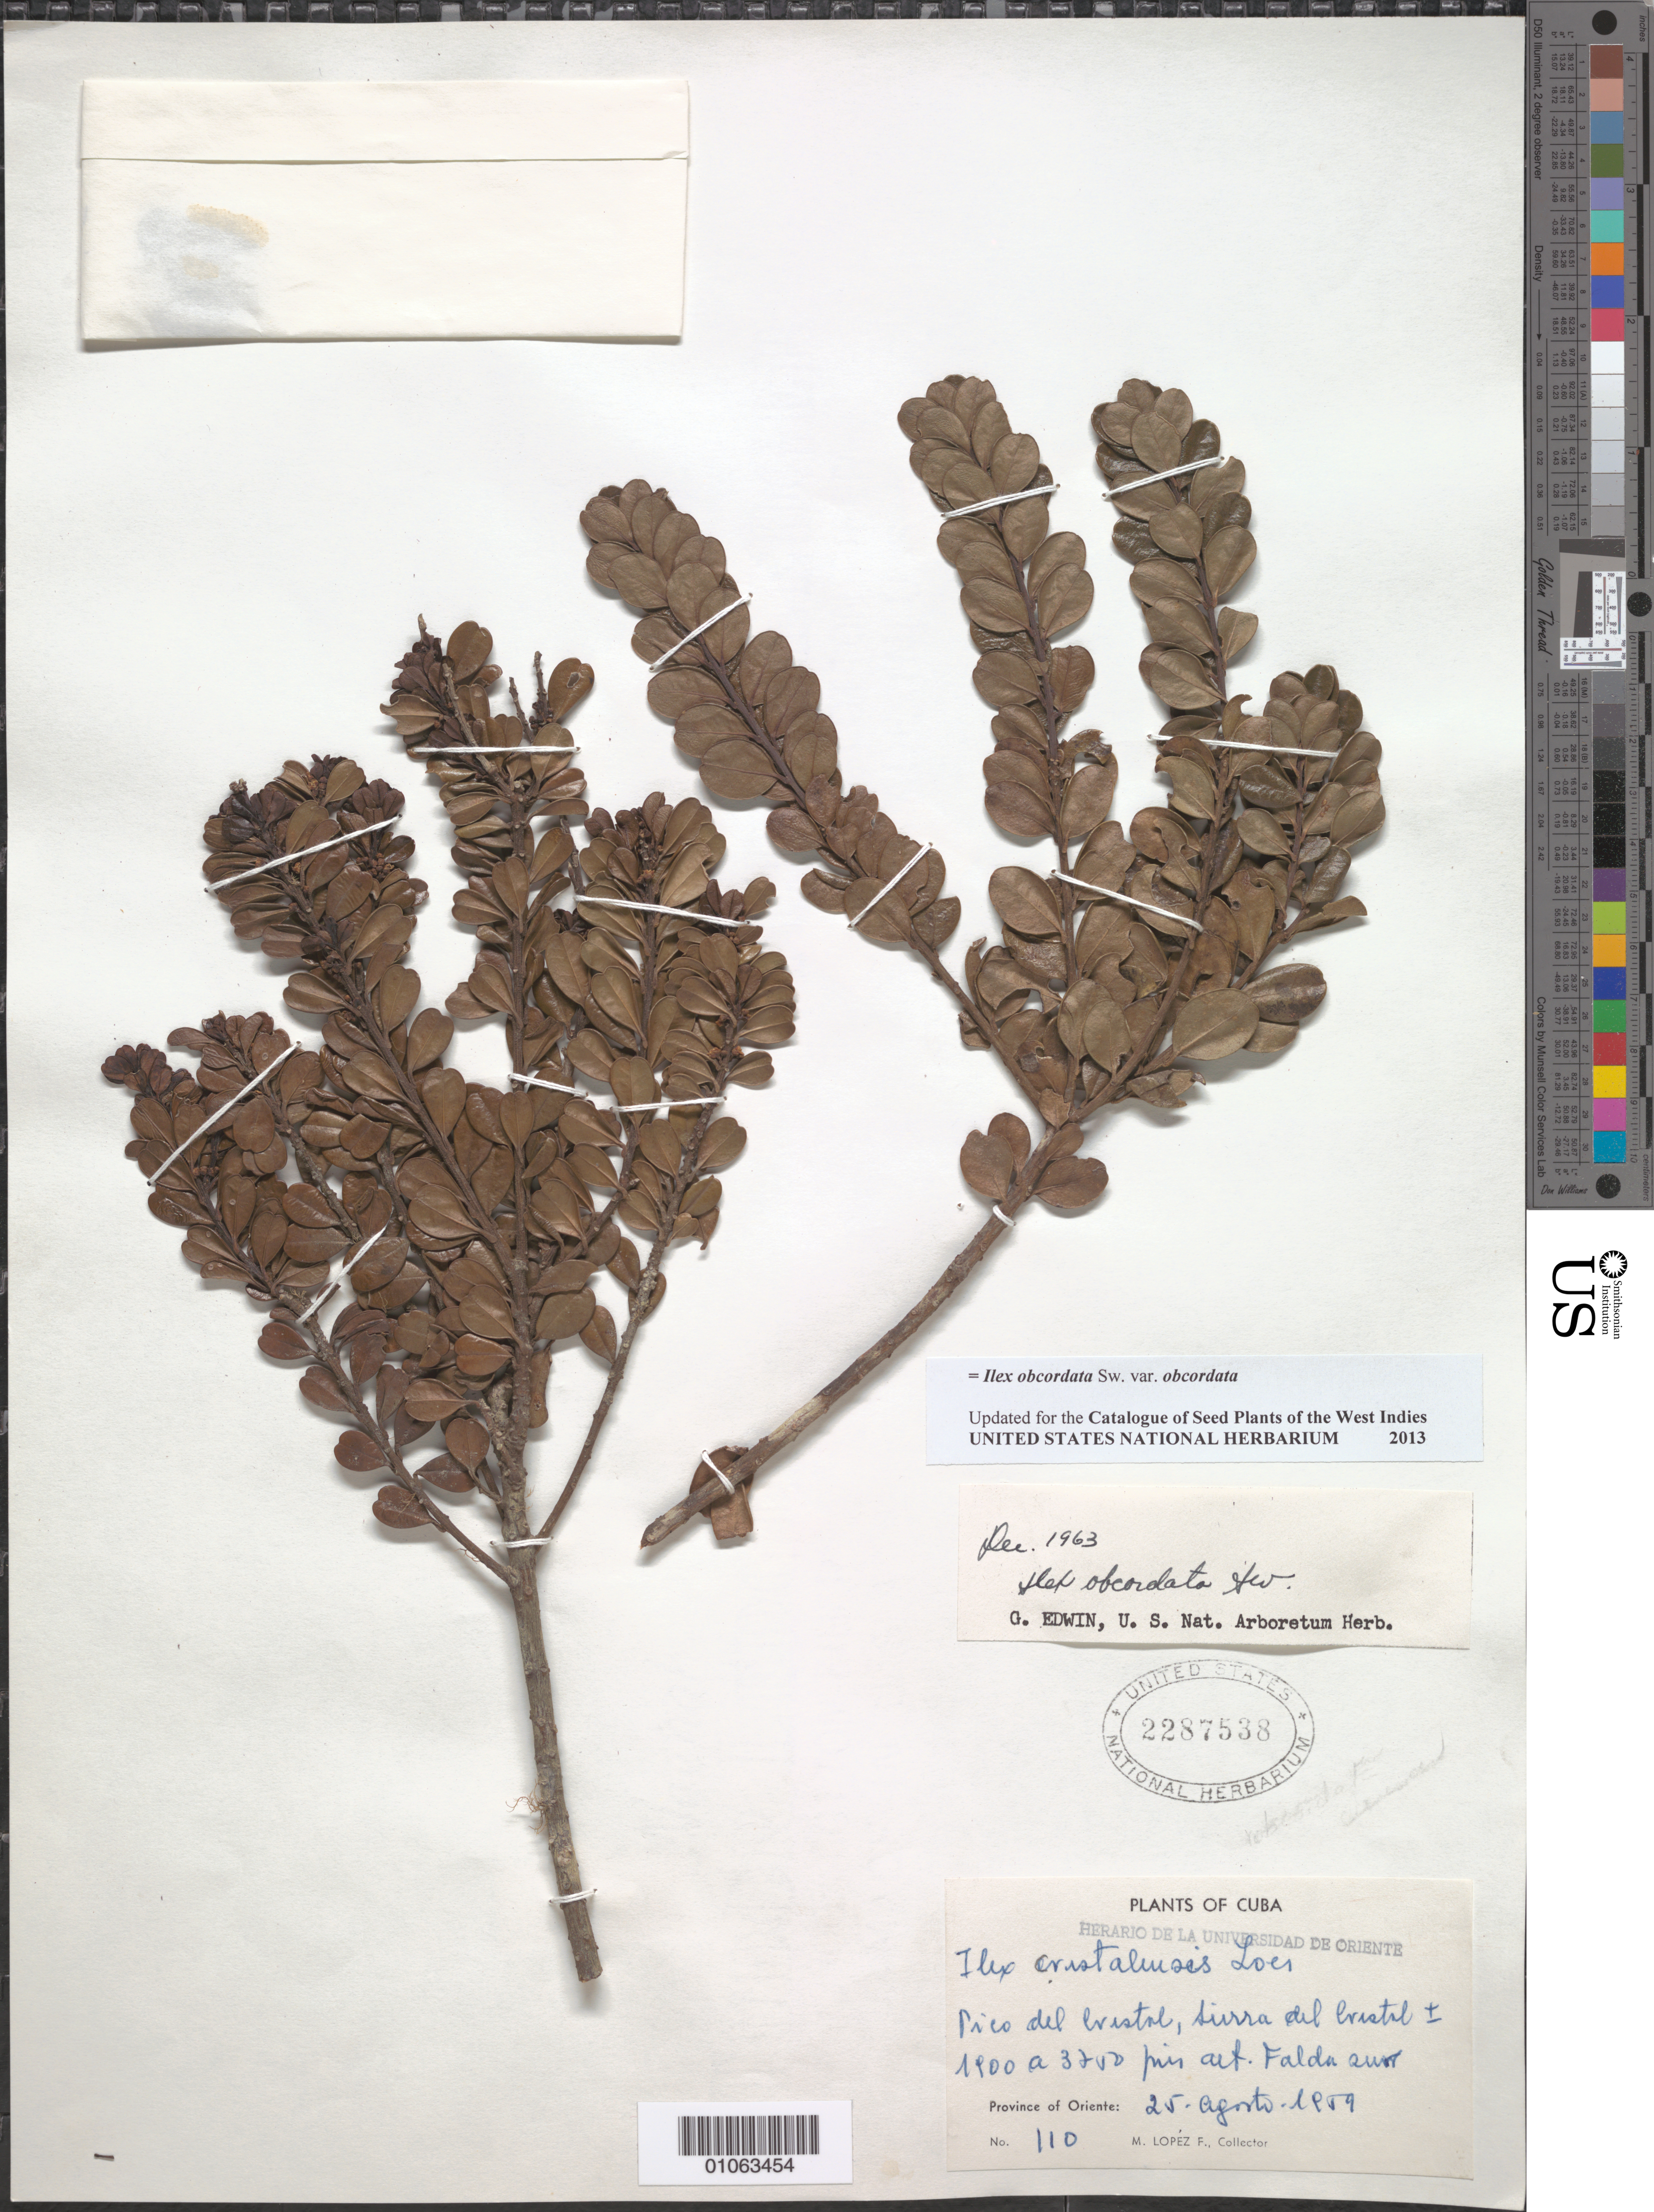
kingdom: Plantae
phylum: Tracheophyta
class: Magnoliopsida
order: Aquifoliales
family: Aquifoliaceae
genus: Ilex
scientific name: Ilex obcordata var. obcordata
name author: Sw.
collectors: M. López Figueiras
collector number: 110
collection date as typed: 25 Aug 1959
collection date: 1959-08-25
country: Cuba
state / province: Oriente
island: Cuba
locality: Pico del Cristal, Sierra del Cristal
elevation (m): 579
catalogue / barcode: US 2287538